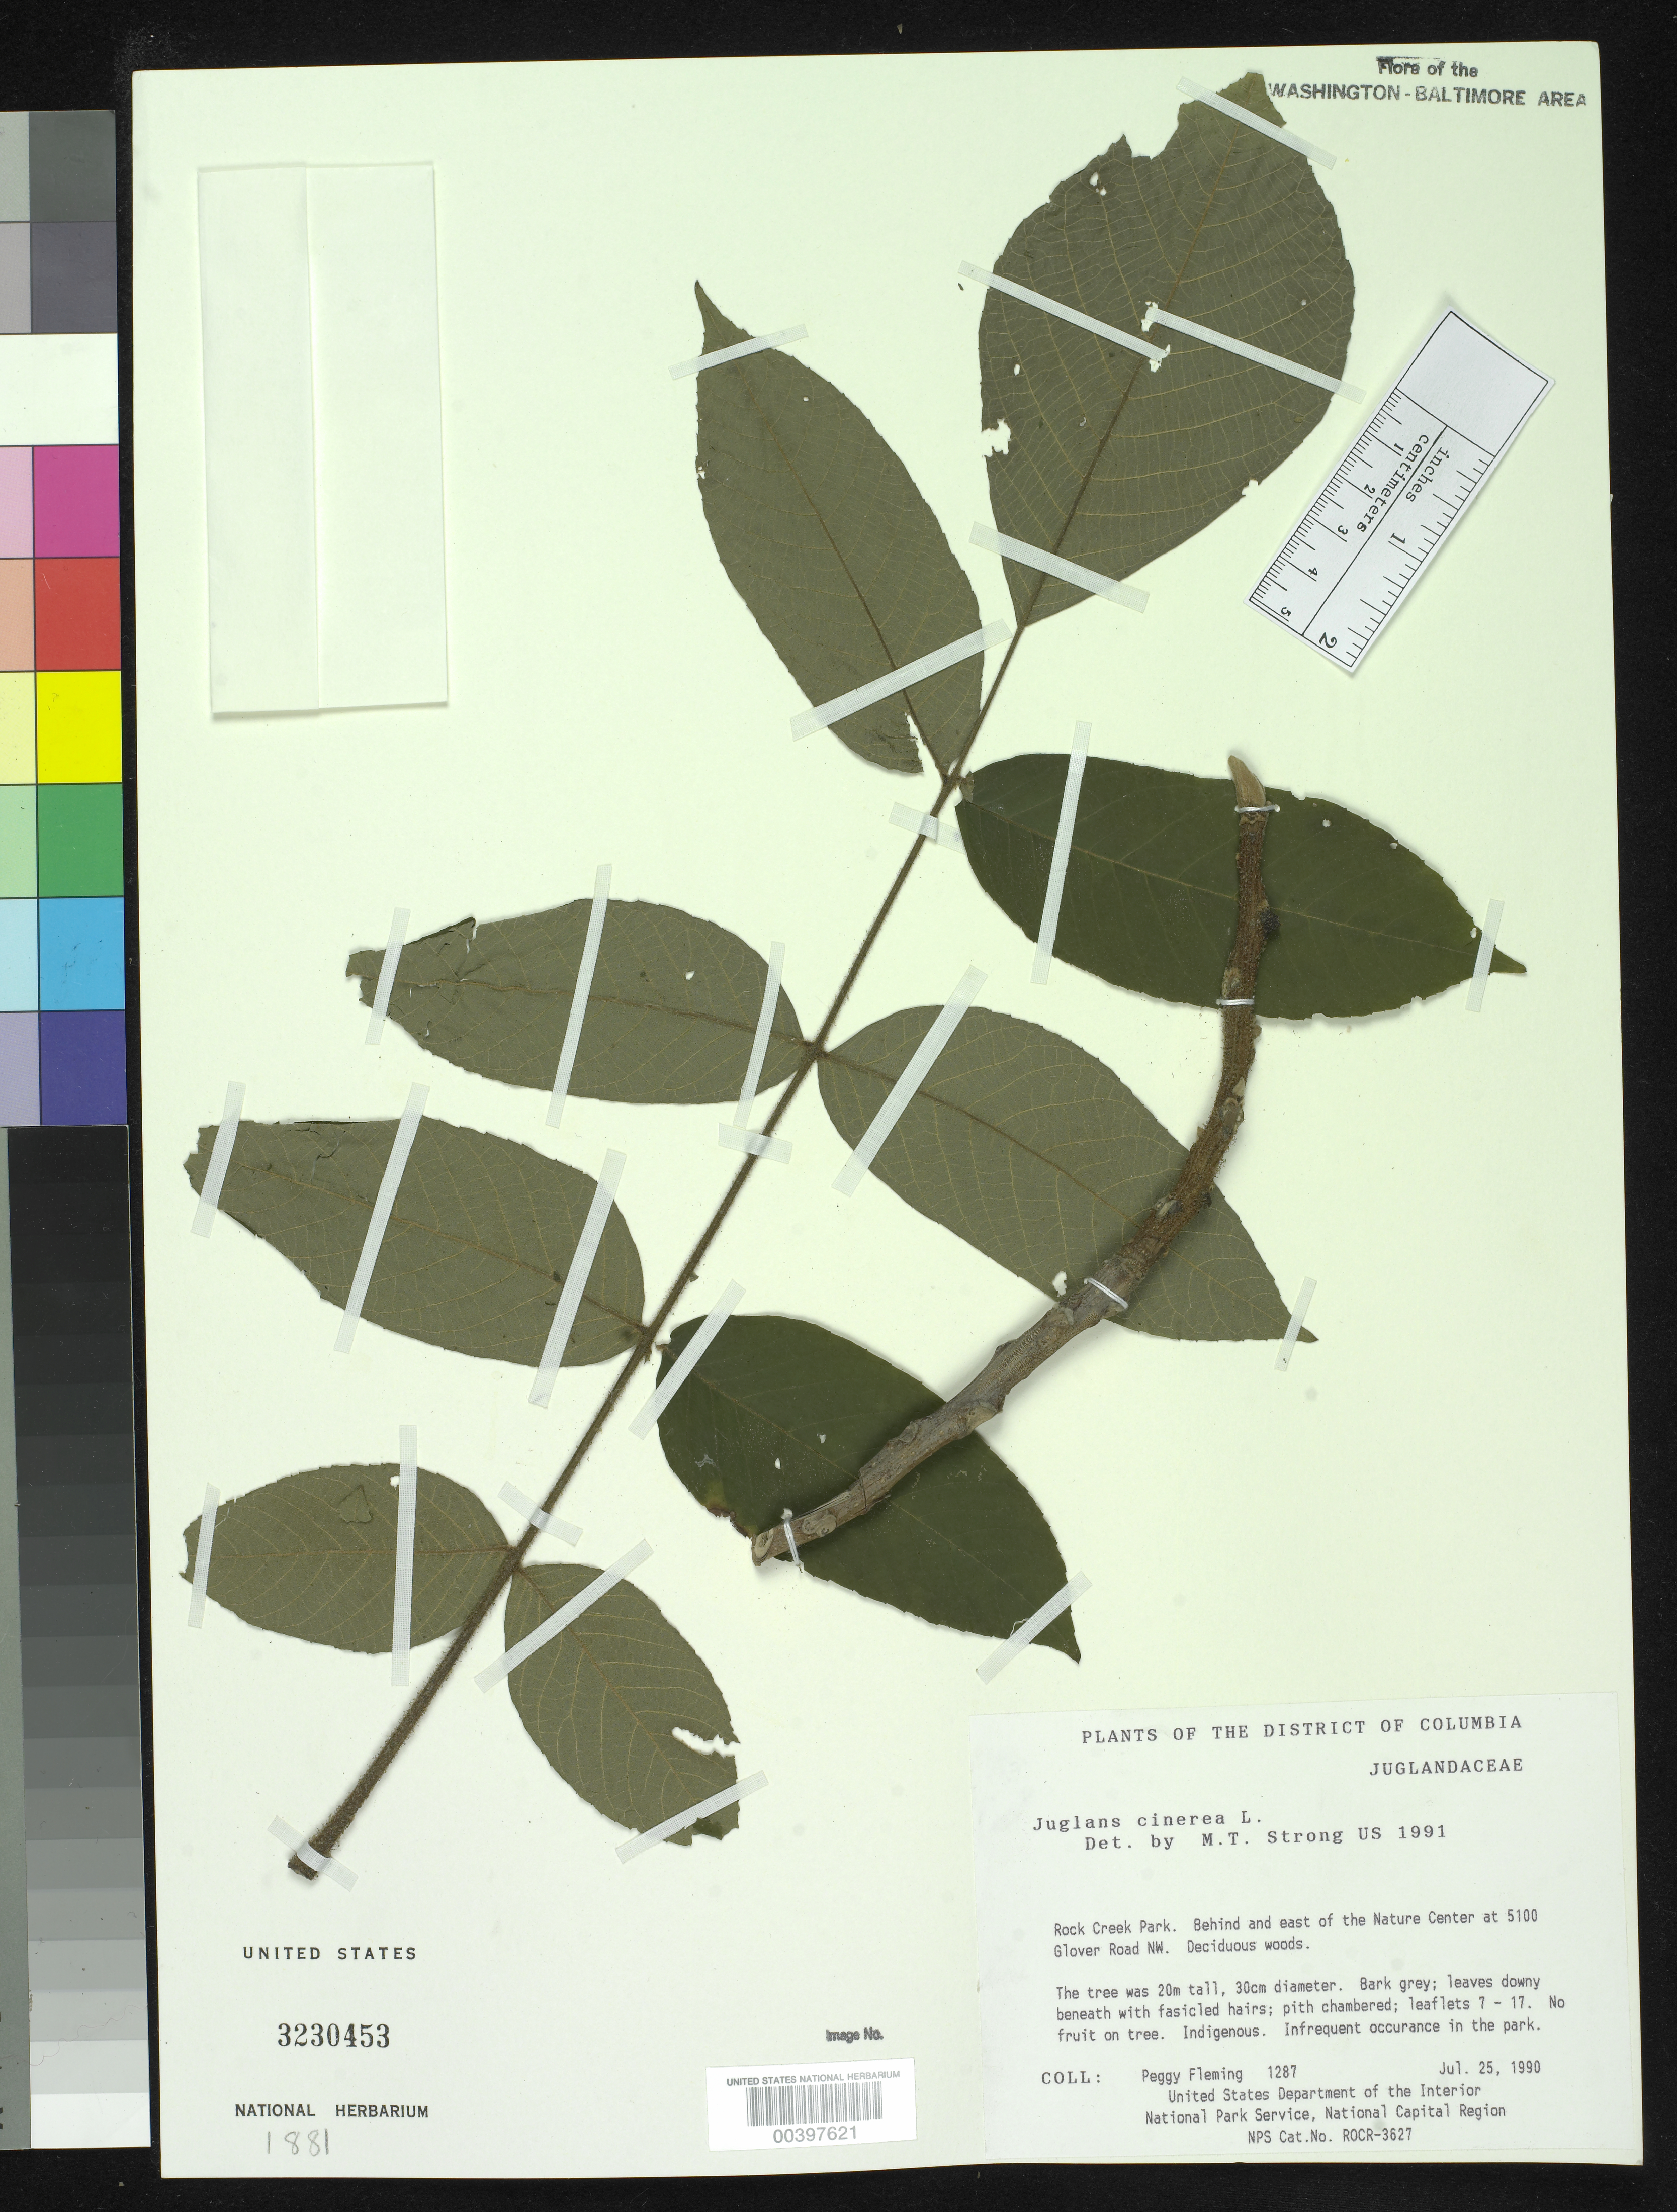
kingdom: Plantae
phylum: Tracheophyta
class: Magnoliopsida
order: Fagales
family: Juglandaceae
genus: Juglans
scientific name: Juglans cinerea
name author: L.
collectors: P. Fleming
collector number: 1287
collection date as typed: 25 Jul 1990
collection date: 1990-07-25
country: United States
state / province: District of Columbia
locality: Rock Creek Park, behind and E of Nature Center Rock Creek Park and vicinity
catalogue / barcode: US 3230453